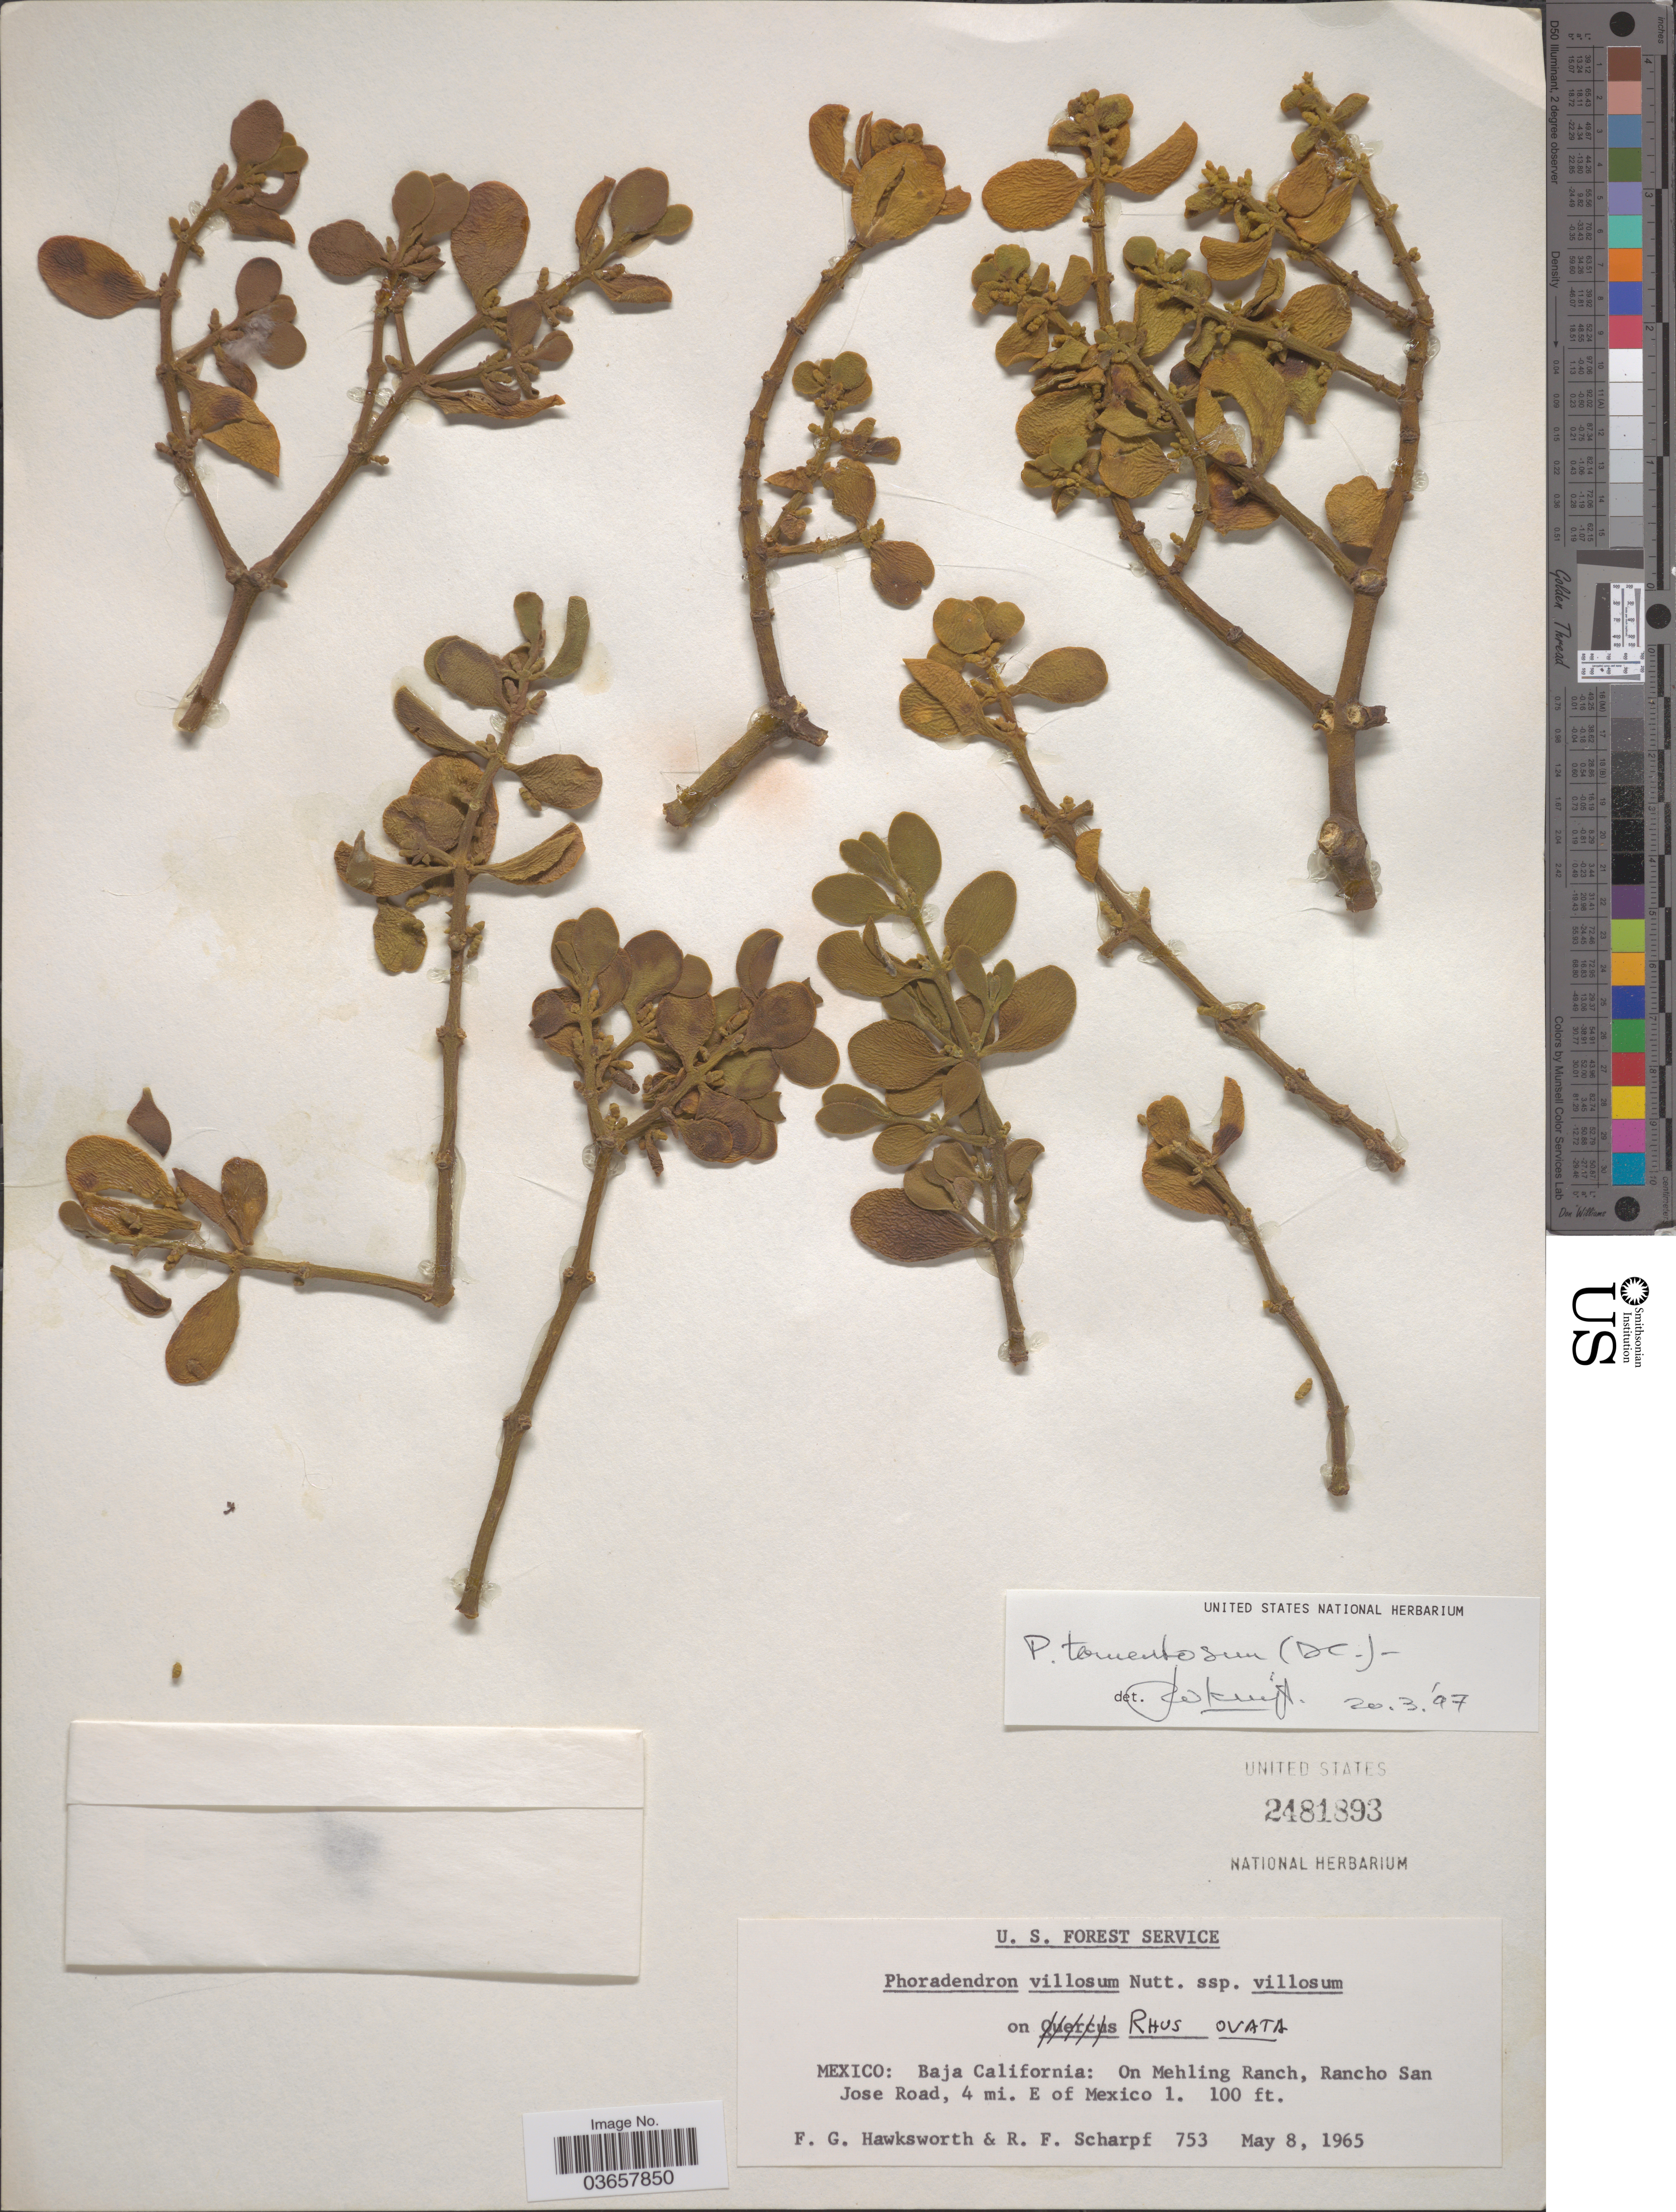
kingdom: Plantae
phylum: Tracheophyta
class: Magnoliopsida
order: Santalales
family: Viscaceae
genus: Phoradendron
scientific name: Phoradendron tomentosum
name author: DC.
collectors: F. G. Hawksworth & R. F. Scharpf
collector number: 753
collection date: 1965-05-08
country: Mexico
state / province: Baja California Norte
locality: On Mehling Ranch, Rancho San Jose Road, 4 mi. E of Mexico 1.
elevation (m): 30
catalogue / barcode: US 2481893